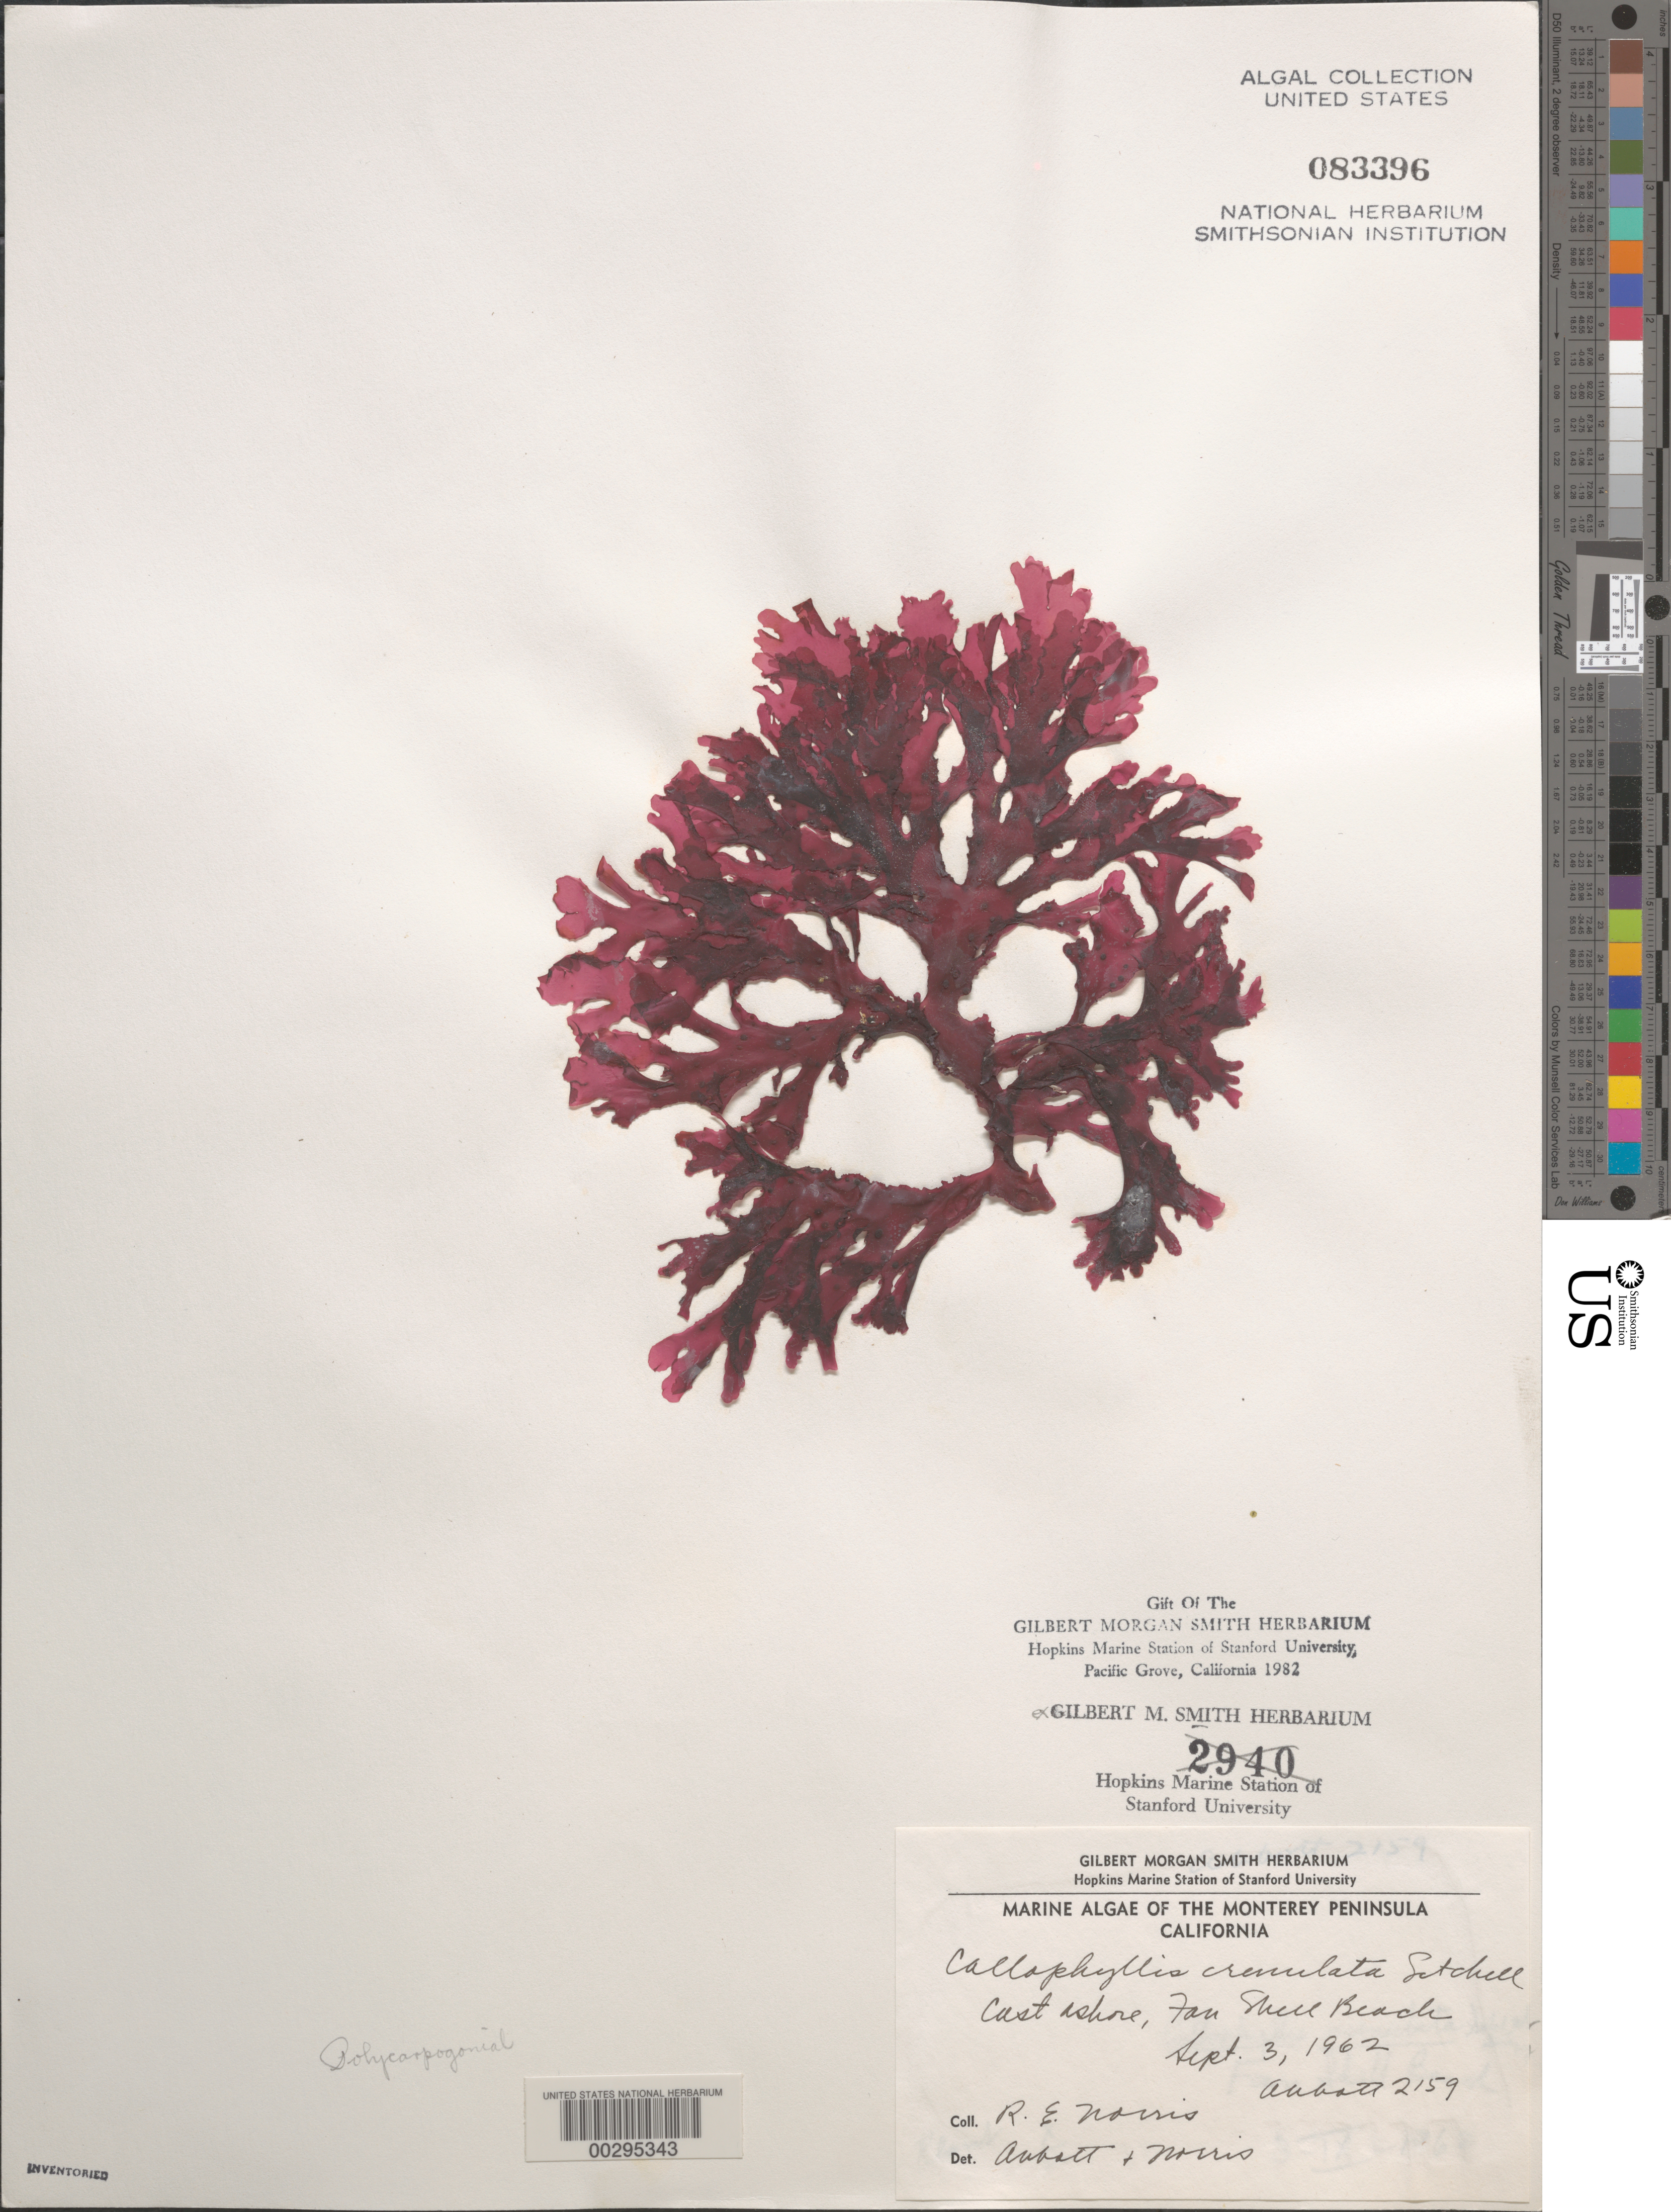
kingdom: Plantae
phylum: Rhodophyta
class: Florideophyceae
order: Gigartinales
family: Kallymeniaceae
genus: Callophyllis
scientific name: Callophyllis crenulata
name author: Setch.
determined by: Abbott, I. A.; Norris, R. E.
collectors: R. E. Norris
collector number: IAA 2159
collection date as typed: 03 Sep 1962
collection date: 1962-09-03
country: United States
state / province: California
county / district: Monterey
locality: Fan Shell Beach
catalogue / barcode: US 83396